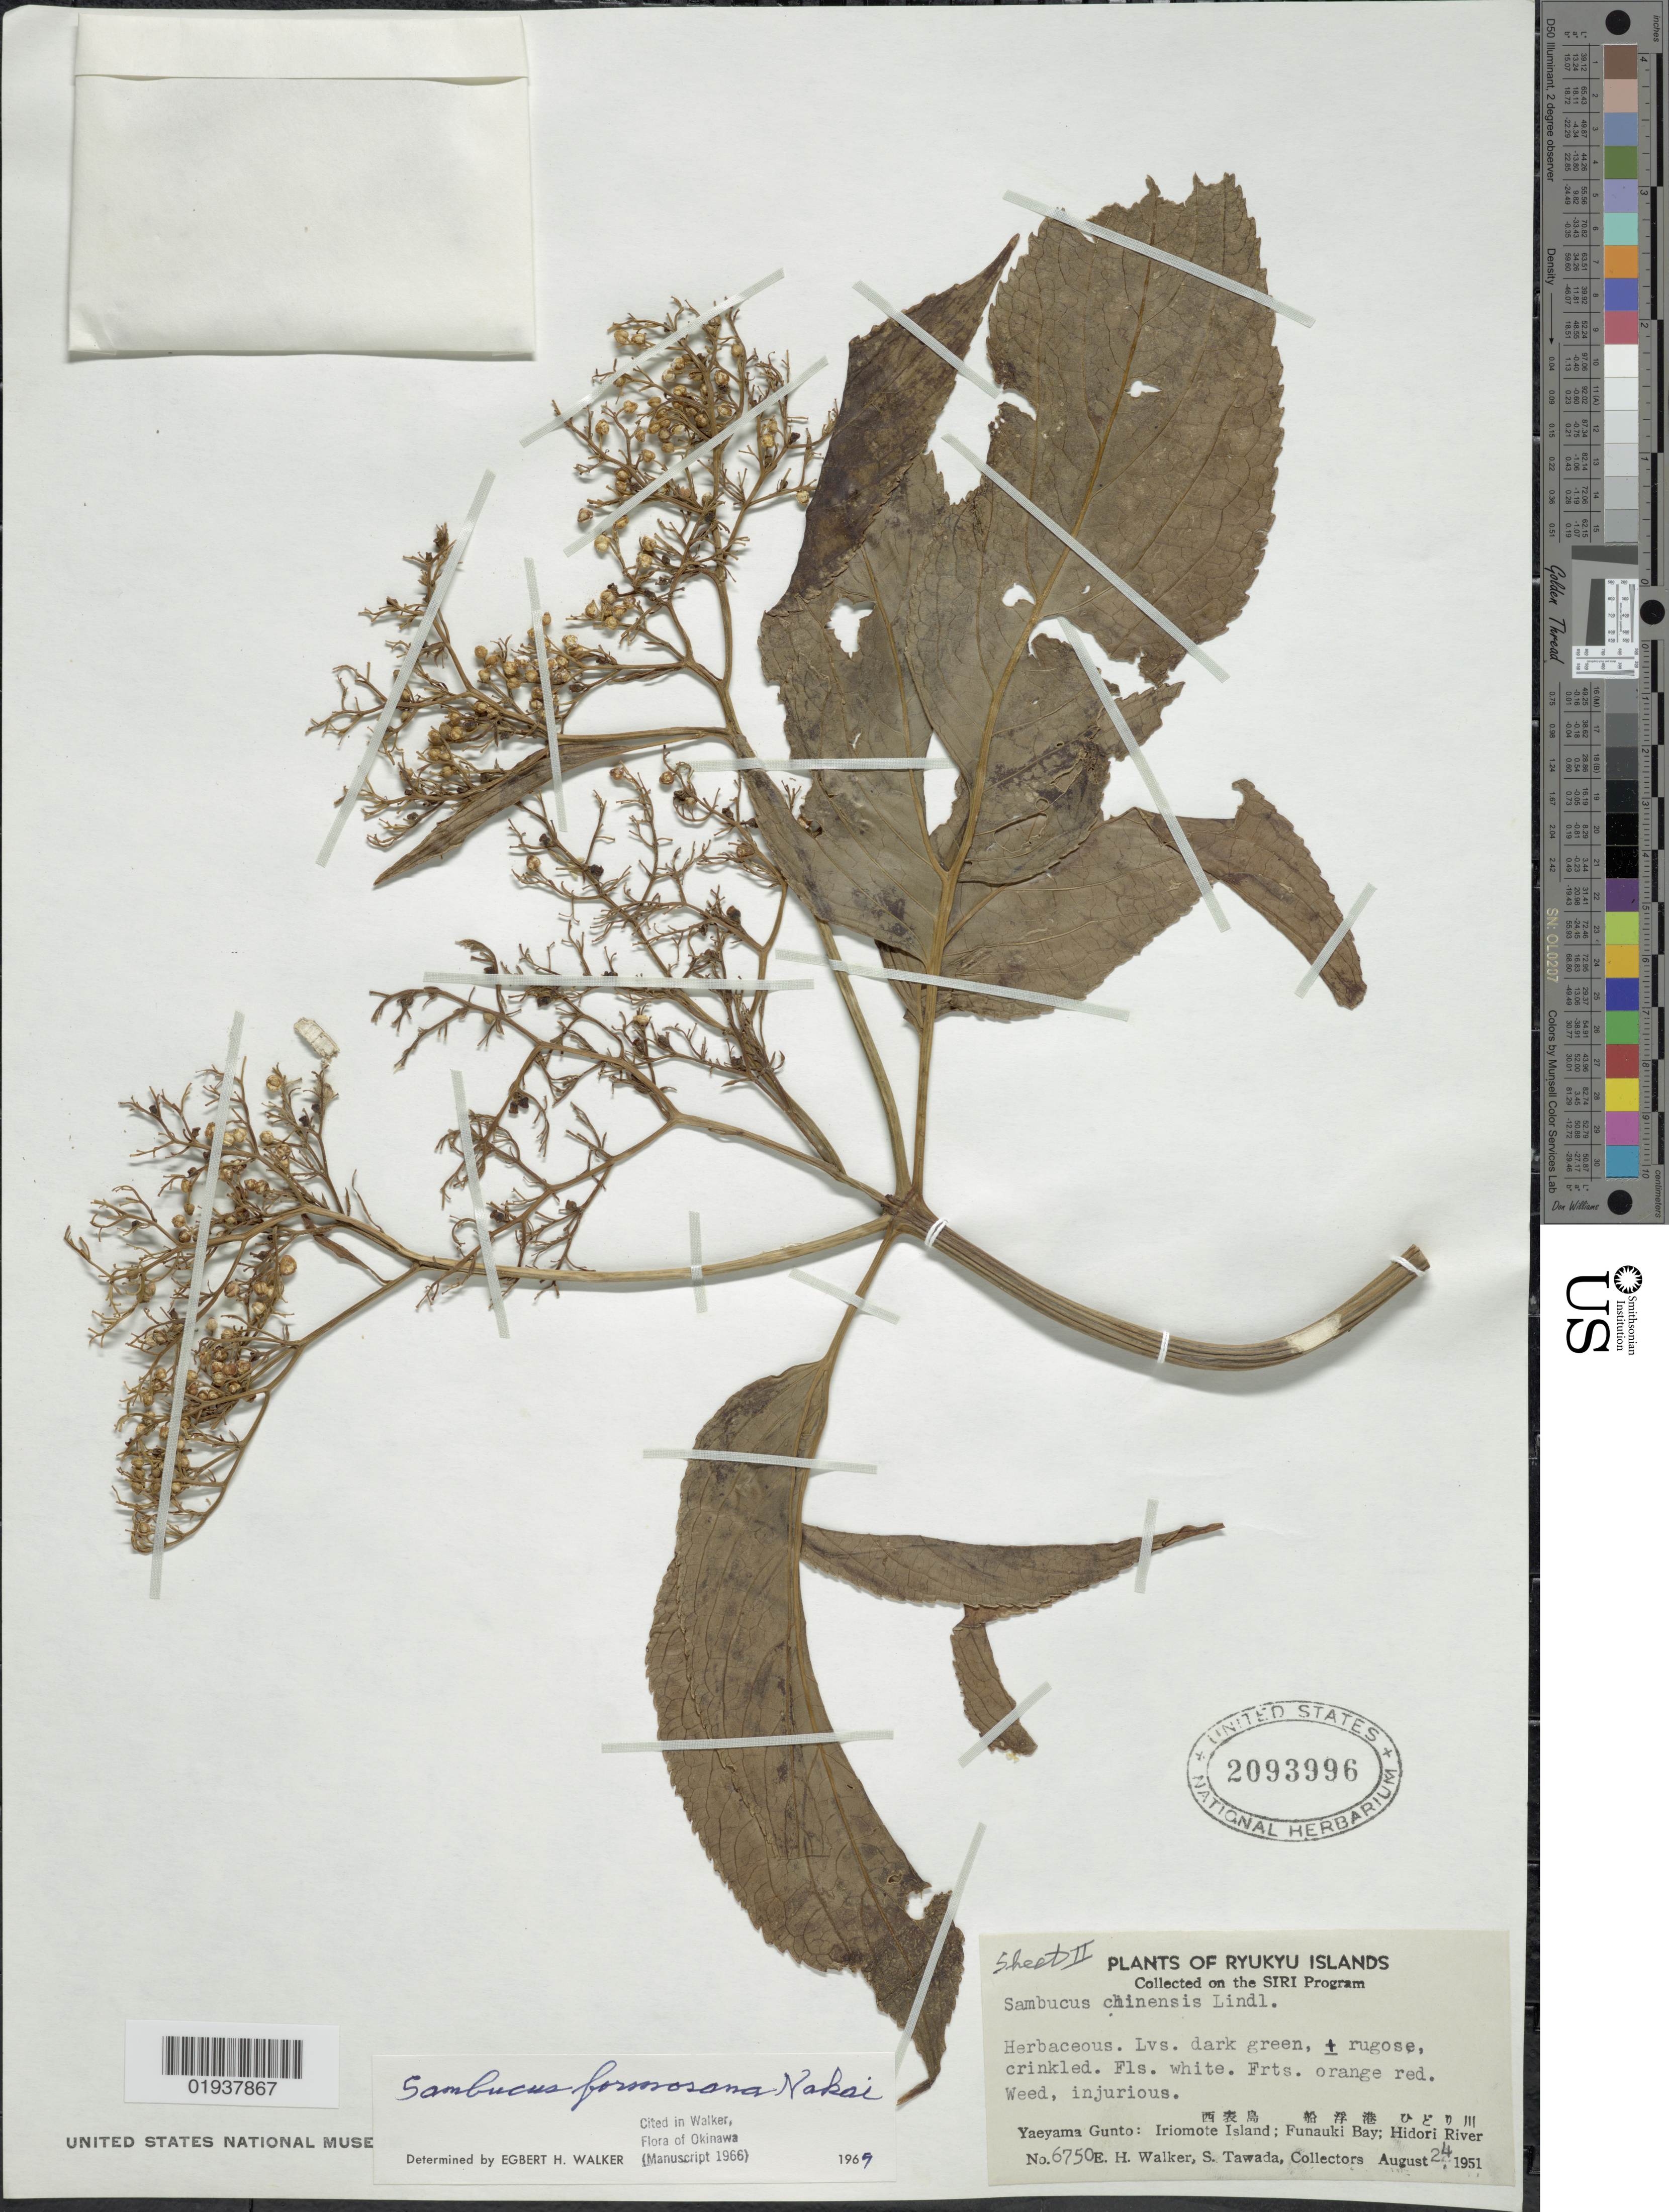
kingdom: Plantae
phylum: Tracheophyta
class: Magnoliopsida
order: Dipsacales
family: Viburnaceae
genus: Sambucus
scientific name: Sambucus javanica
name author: Blume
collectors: E. H. Walker & S. Tawada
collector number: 6750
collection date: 1951-08-24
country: Japan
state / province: Okinawa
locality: Ryukyu Islands. Yaeyama Gunto: Iriomote Island; Funauki Bay; Hidori River.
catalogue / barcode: US 2093996